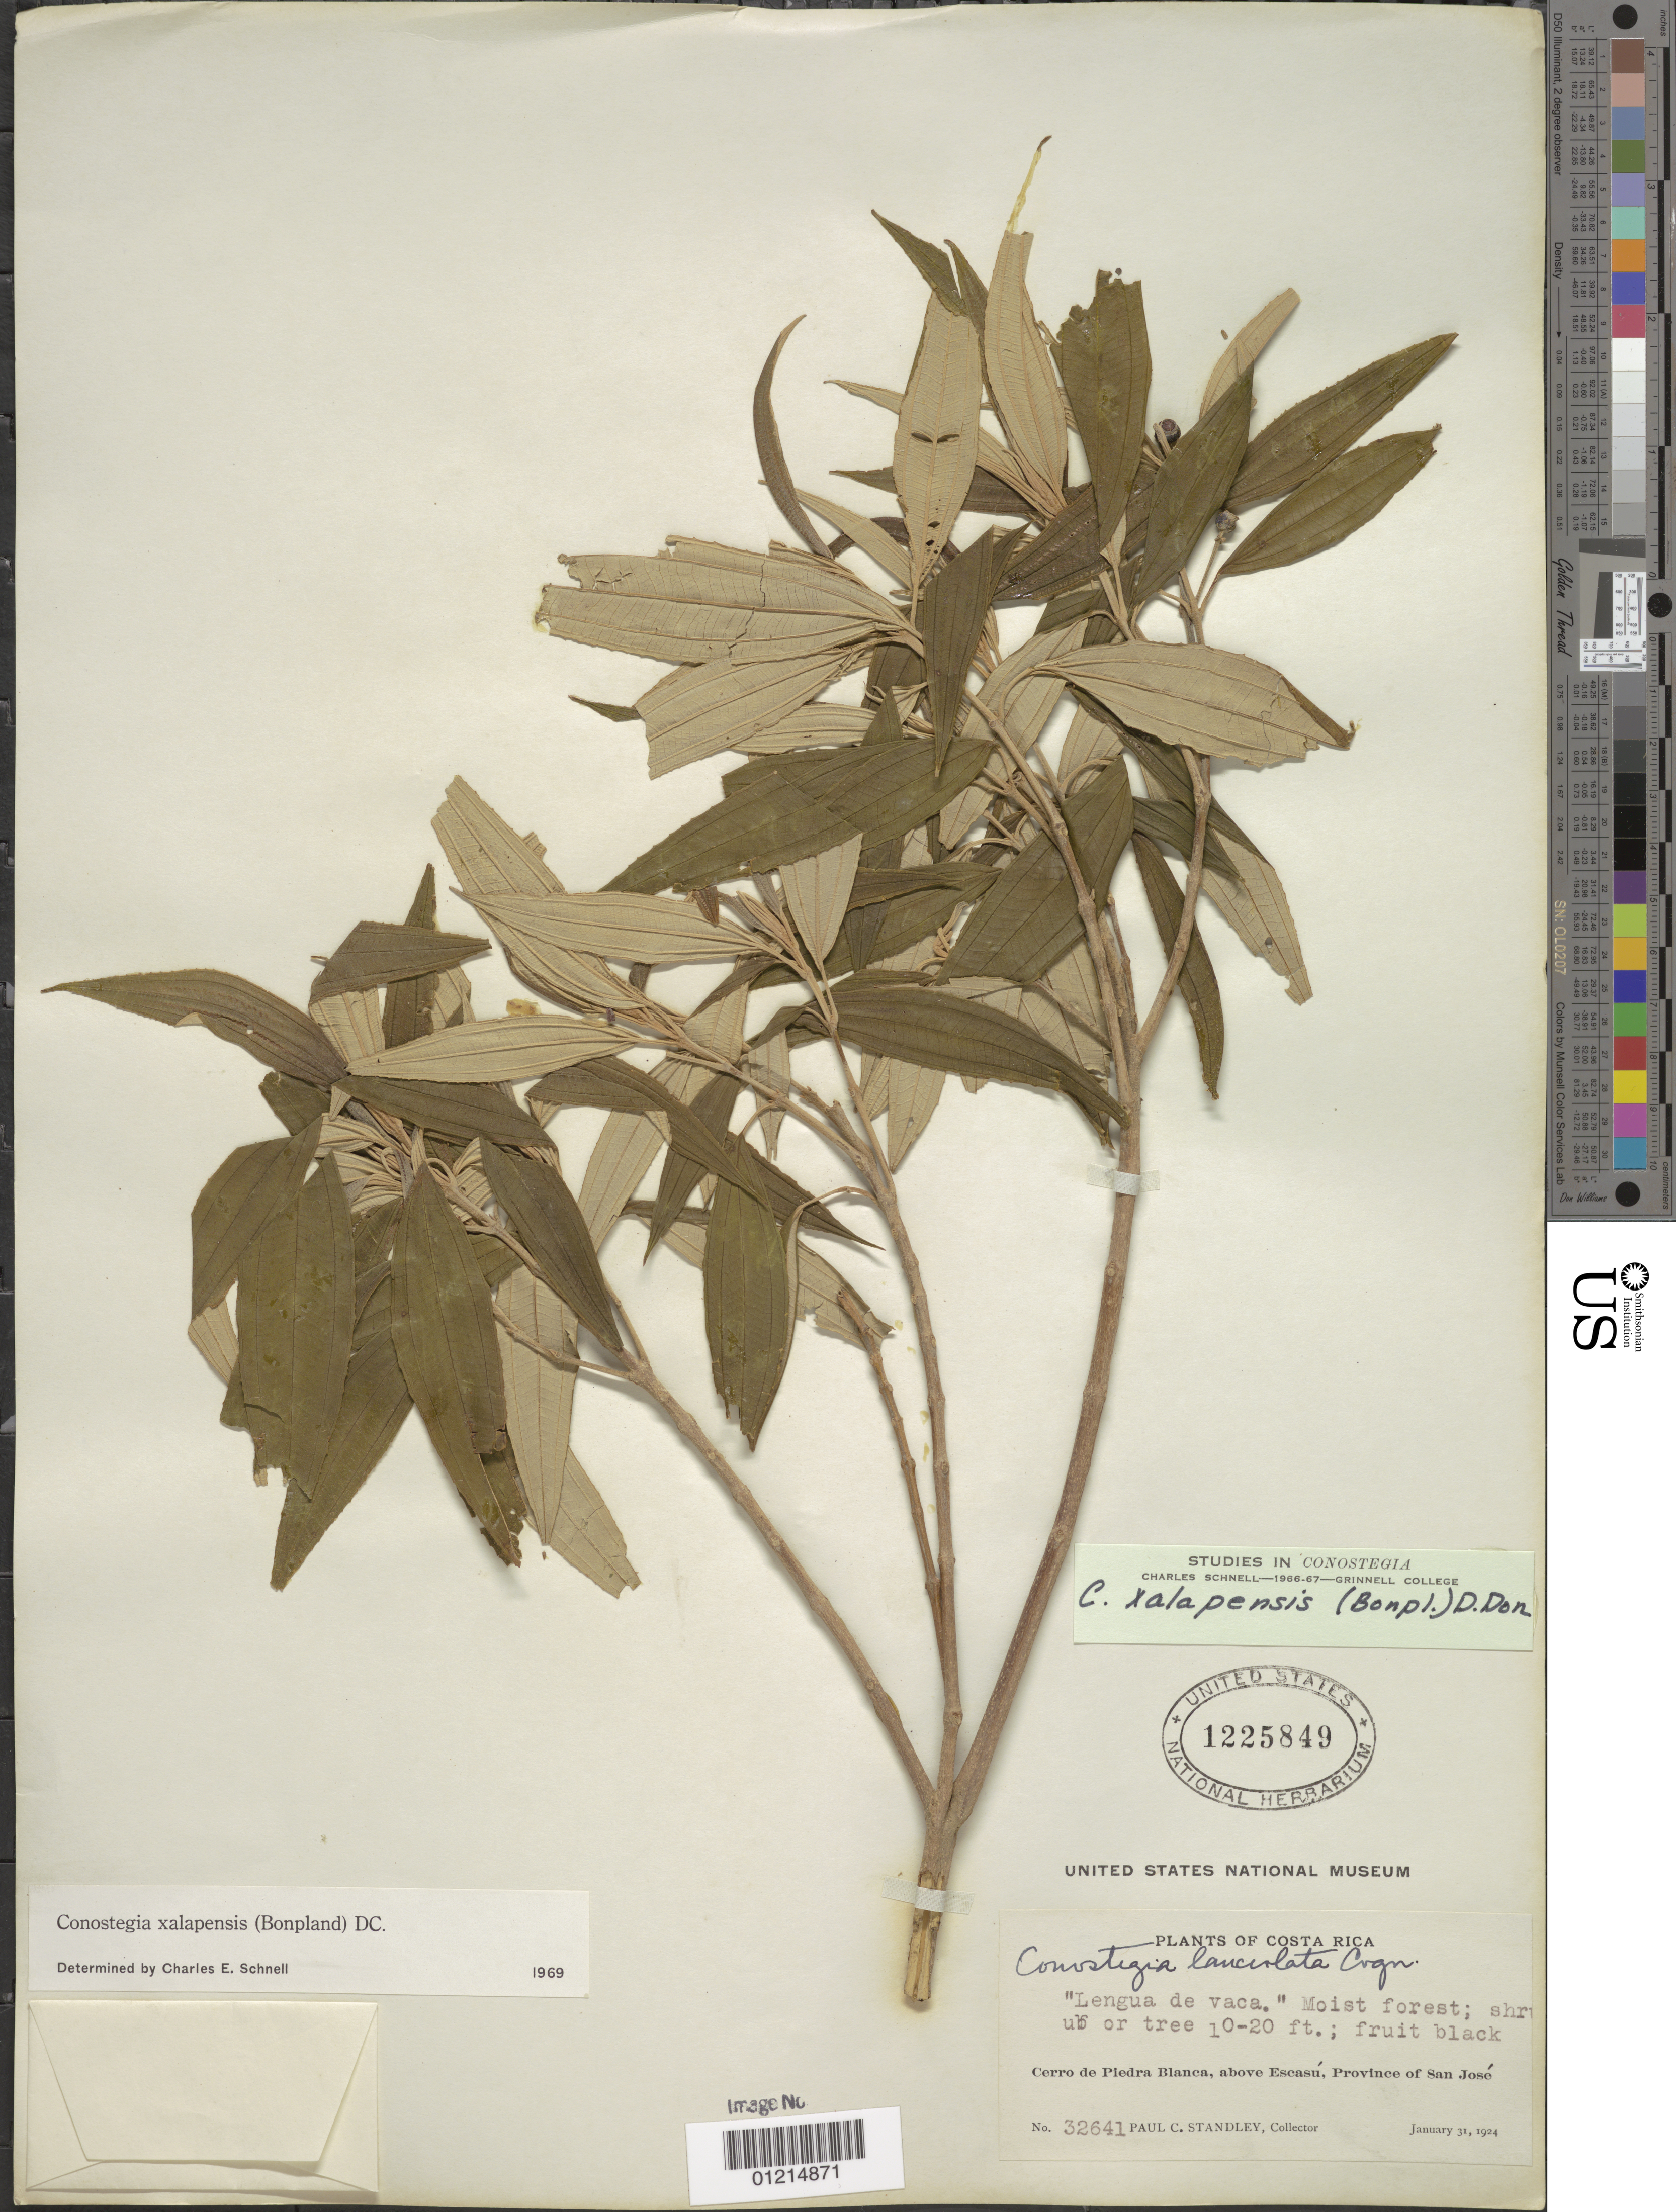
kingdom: Plantae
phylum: Tracheophyta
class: Magnoliopsida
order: Myrtales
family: Melastomataceae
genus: Conostegia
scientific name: Conostegia quadrangularis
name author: Schltdl. ex Steud.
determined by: Schnell, C. E.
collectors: P. C. Standley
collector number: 32641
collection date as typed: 31 Jan 1924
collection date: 1924-01-31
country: Costa Rica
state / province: San José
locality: Cerro de Piedra Blanca, above Escasú.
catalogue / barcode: US 1225849